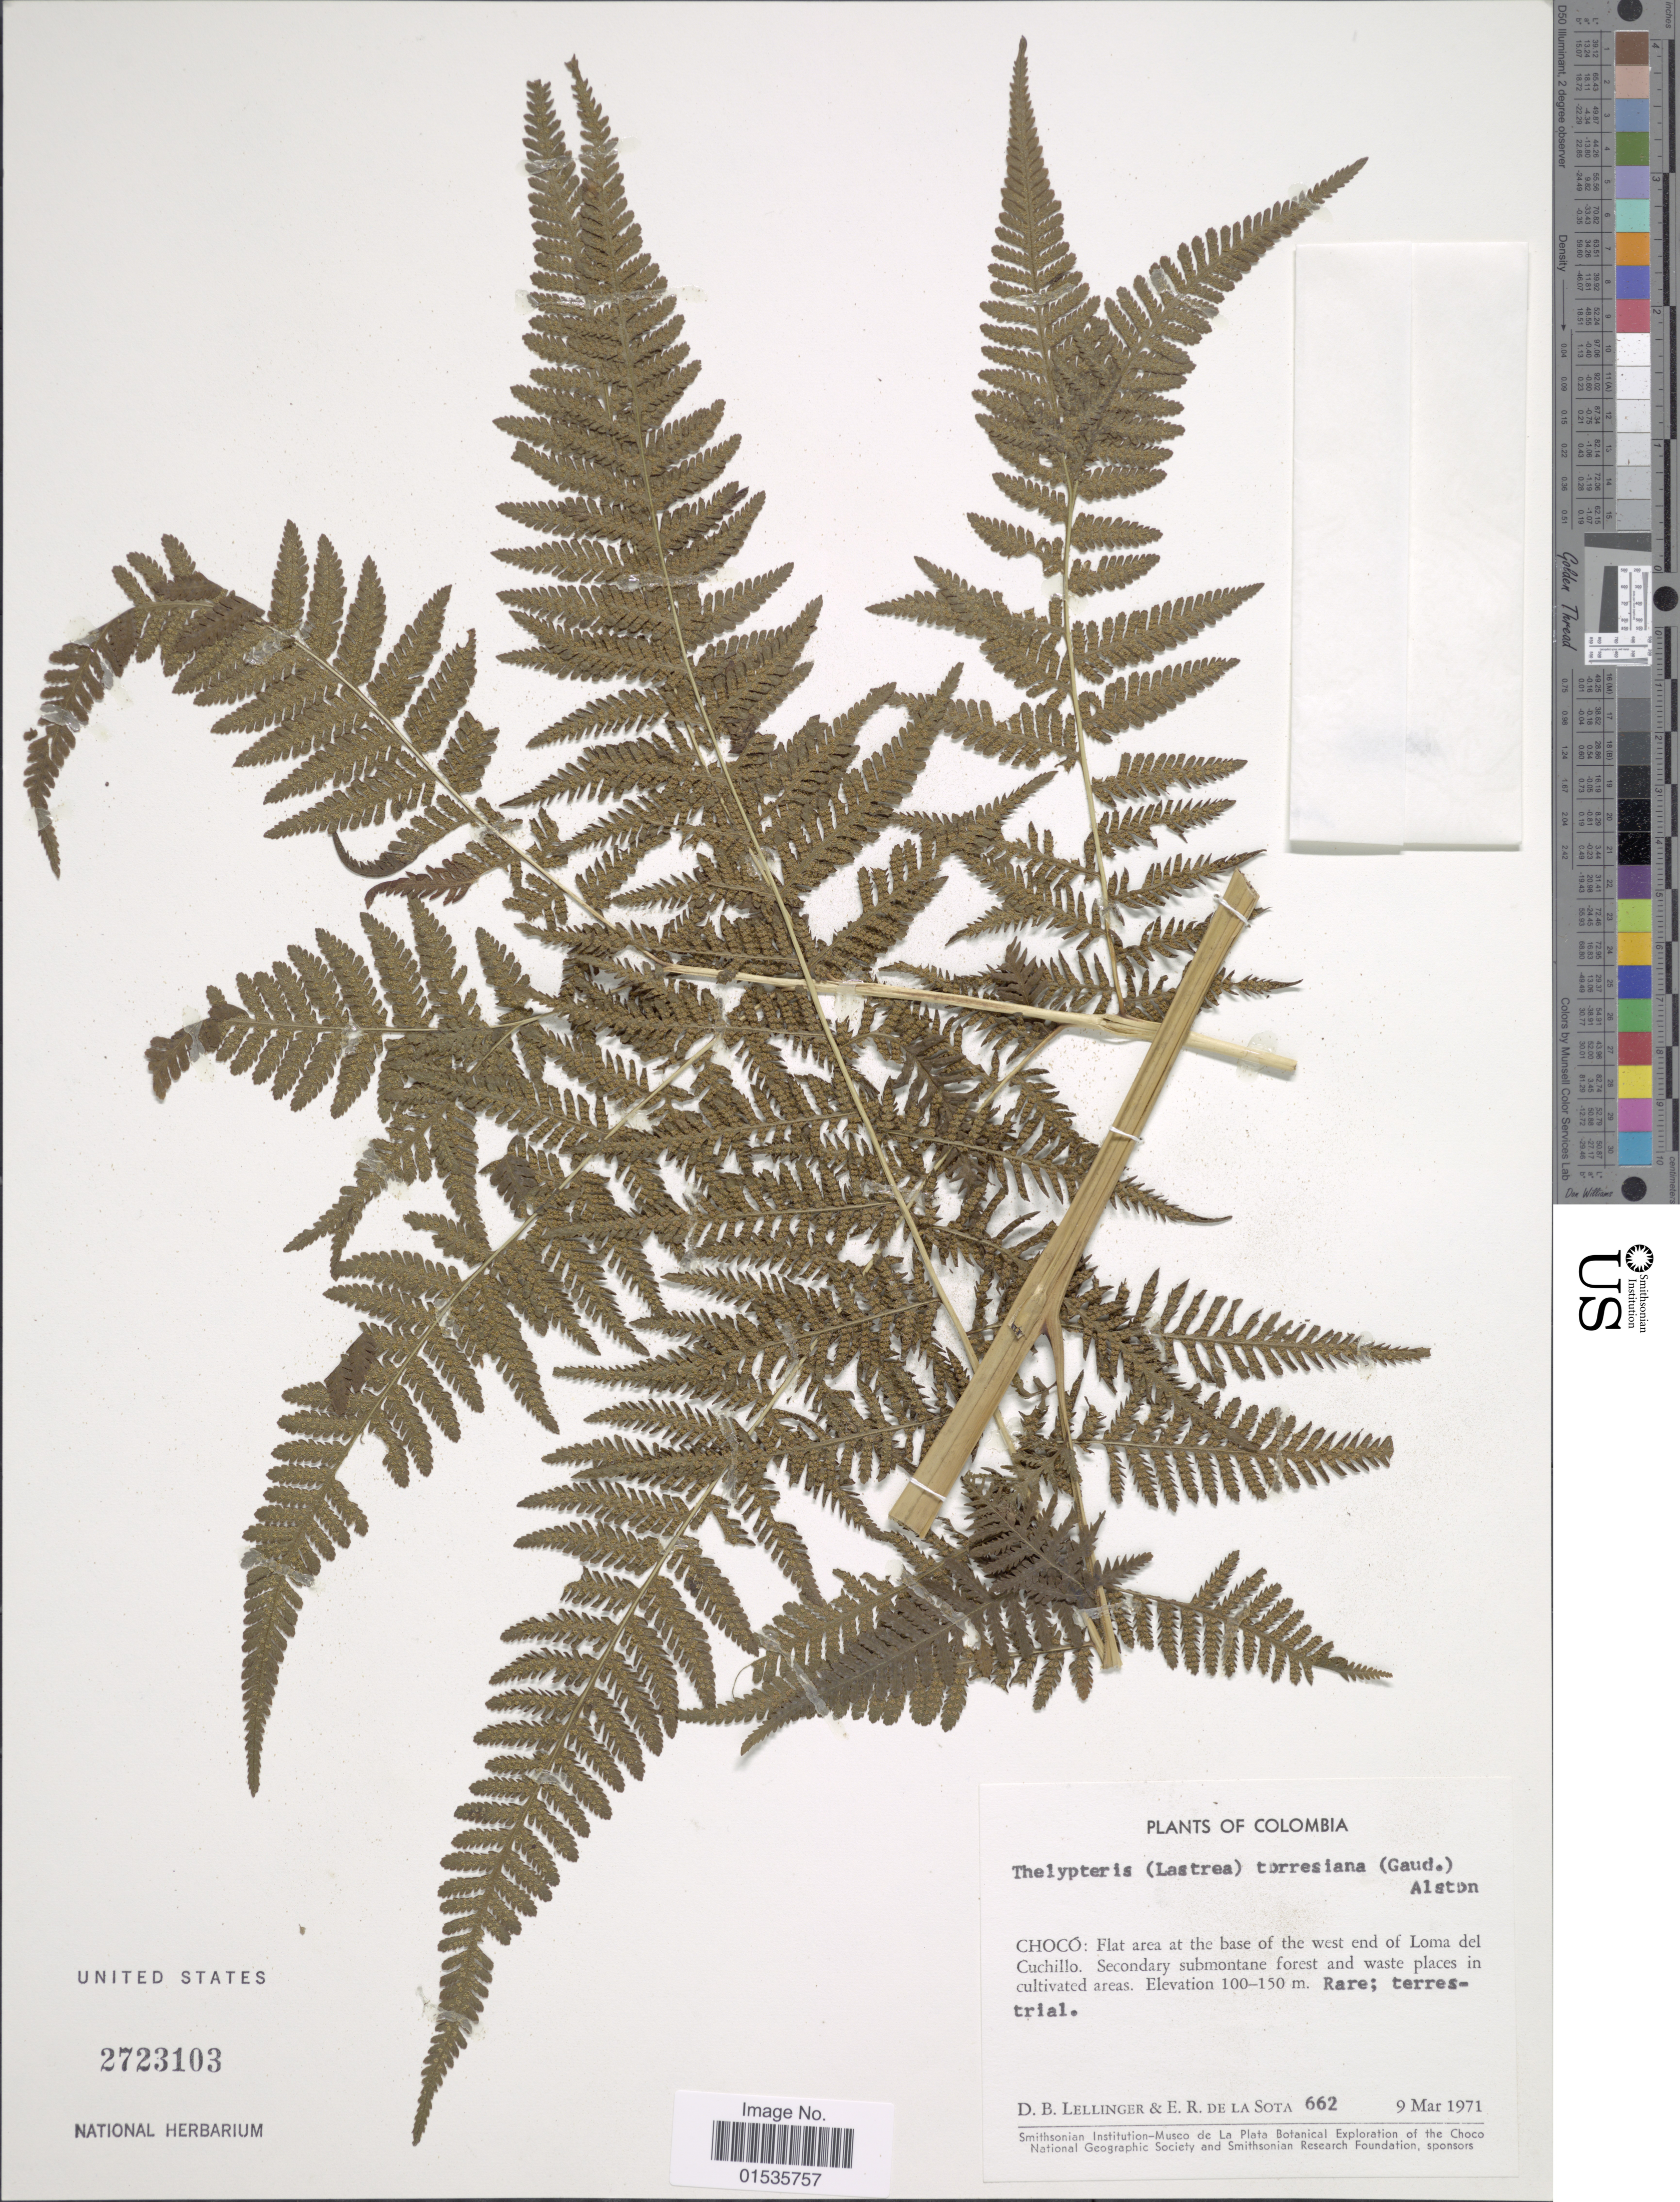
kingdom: Plantae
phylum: Tracheophyta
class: Polypodiopsida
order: Polypodiales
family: Thelypteridaceae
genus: Macrothelypteris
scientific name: Macrothelypteris torresiana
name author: (Gaudich.) Ching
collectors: D. B. Lellinger & E. R. de la Sota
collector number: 662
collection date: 1971-03-09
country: Colombia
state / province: Chocó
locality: Colombia, Choco: Flat area at the base of the west end of Loma del Cuchillo.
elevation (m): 100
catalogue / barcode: US 2723103